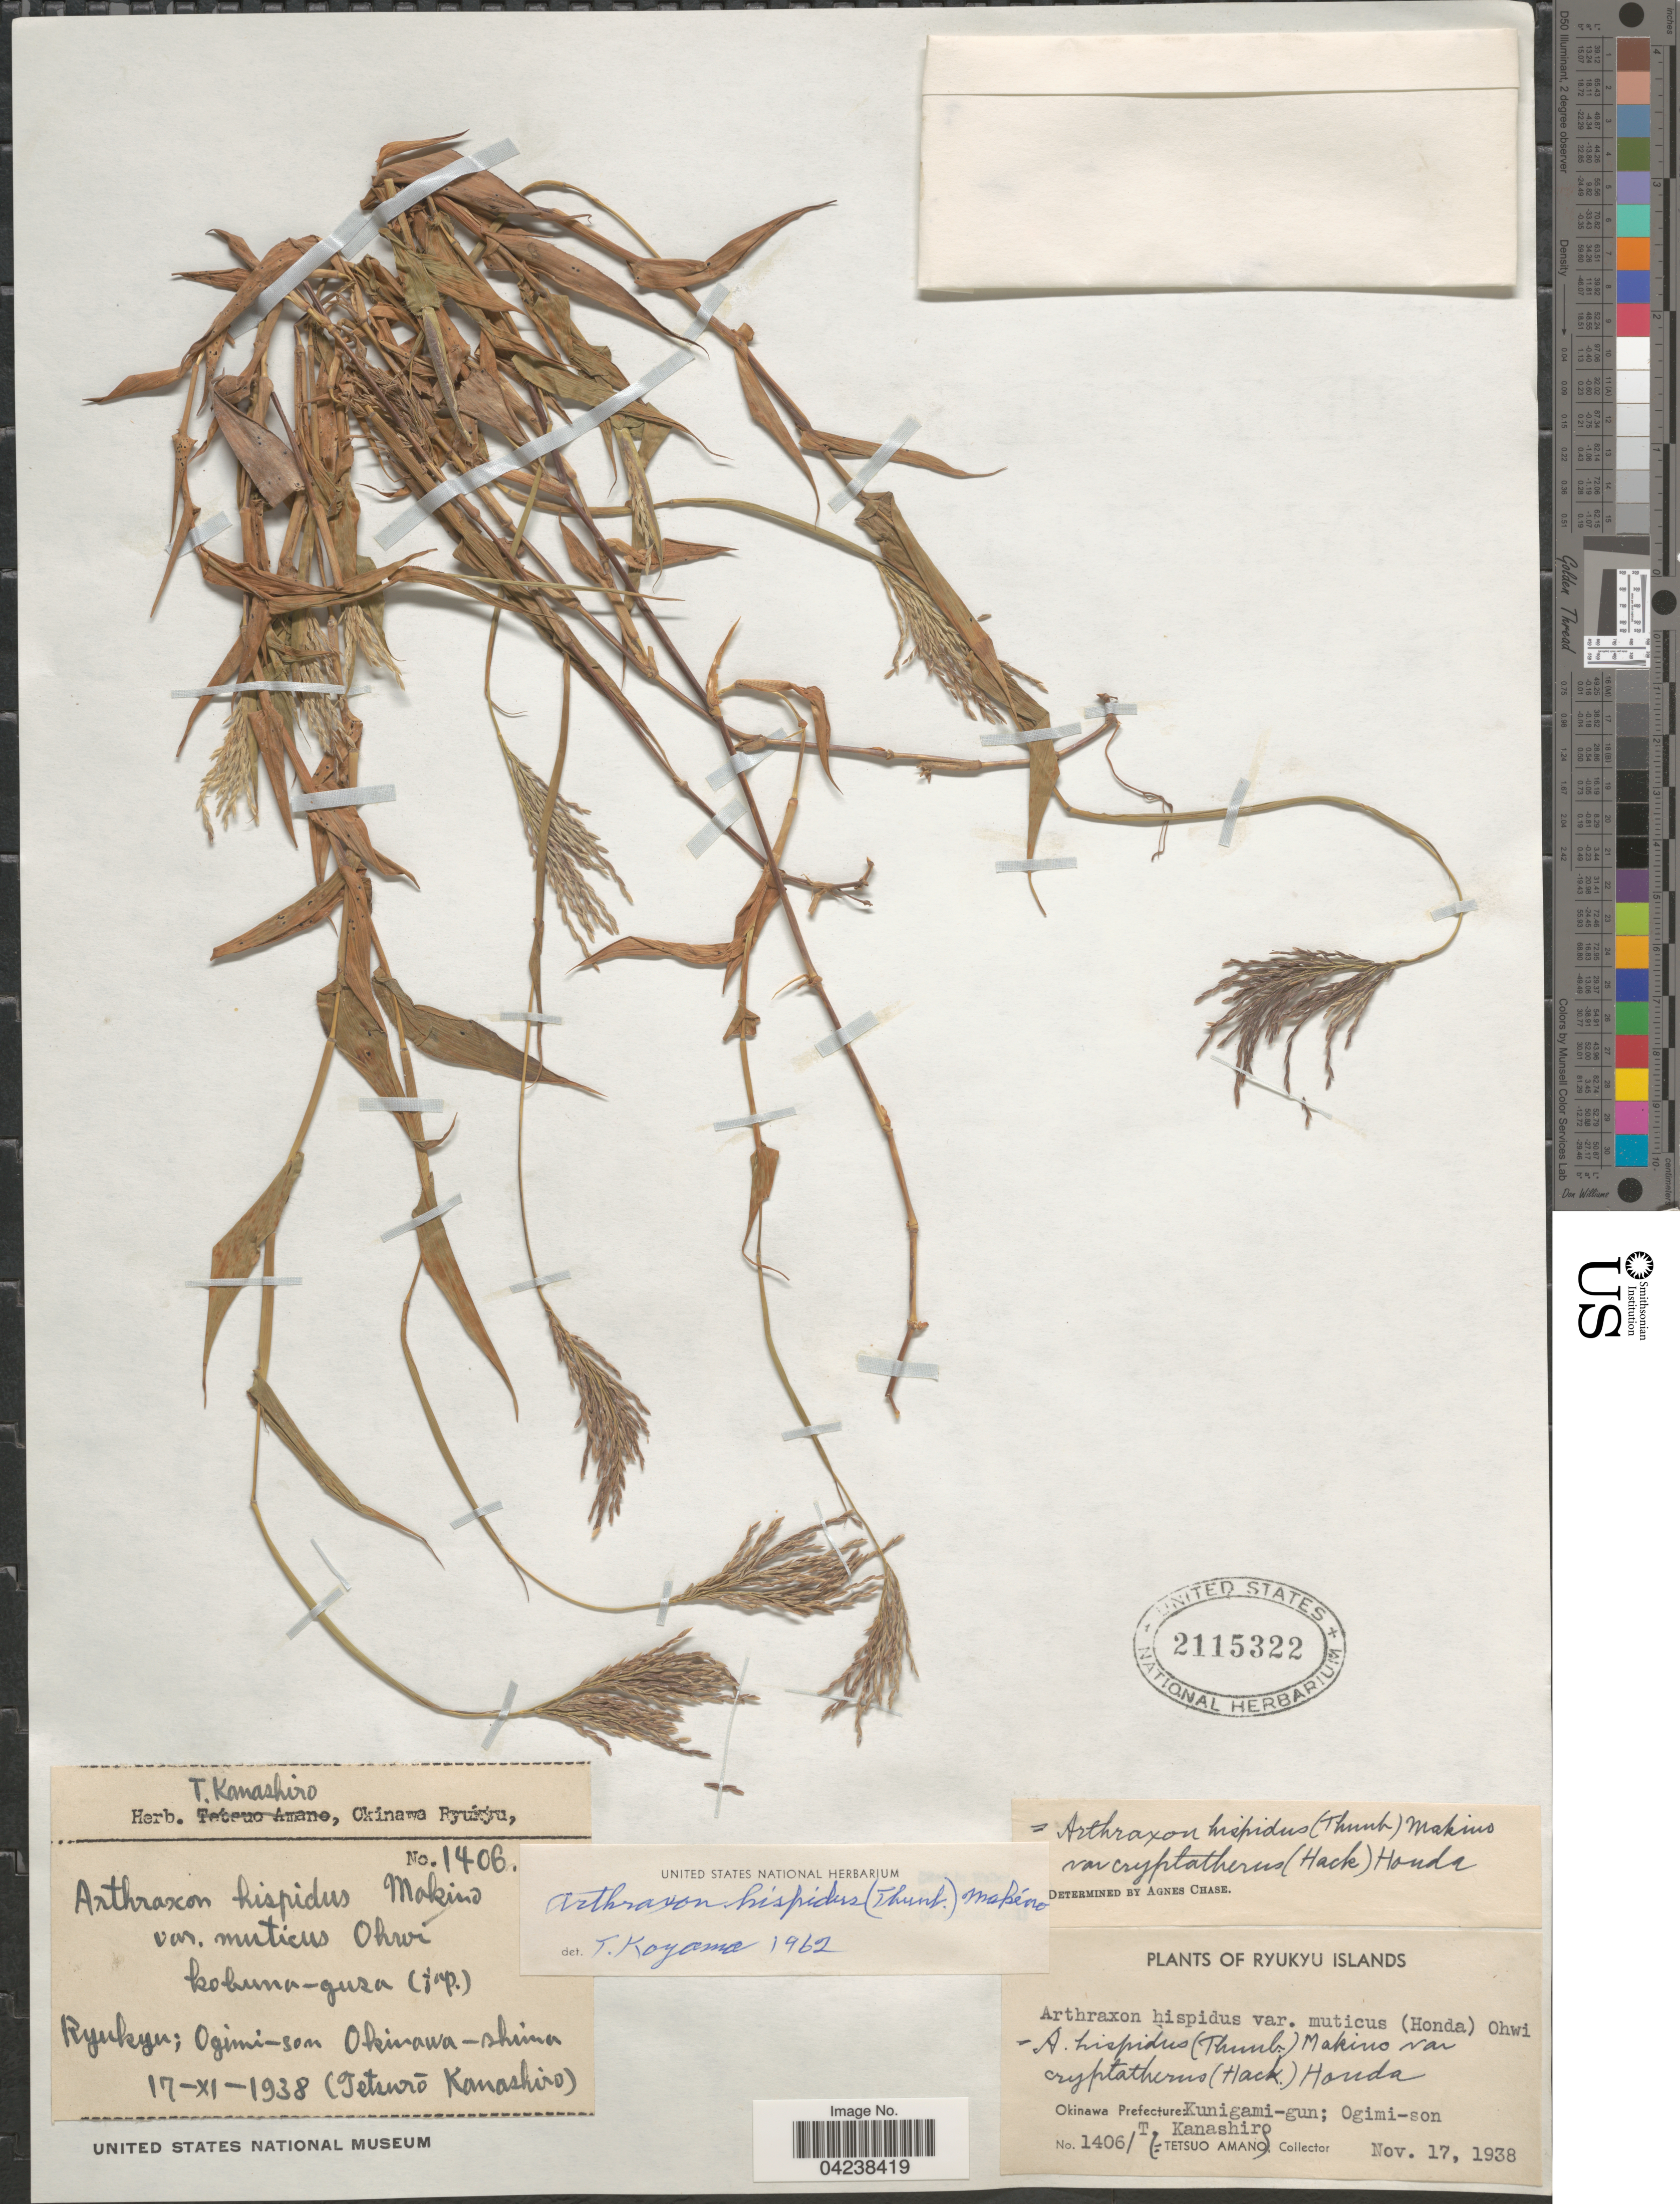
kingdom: Plantae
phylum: Tracheophyta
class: Liliopsida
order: Poales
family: Poaceae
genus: Arthraxon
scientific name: Arthraxon hispidus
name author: (Thunb.) Makino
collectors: T. Kanashiro & T. Amano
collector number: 1406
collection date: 1938-11-17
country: Japan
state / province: Okinawa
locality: Ryukyu Islands. Okinawa Prefecture: Kunigami-gun; Ogimi-son.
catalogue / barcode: US 2115322